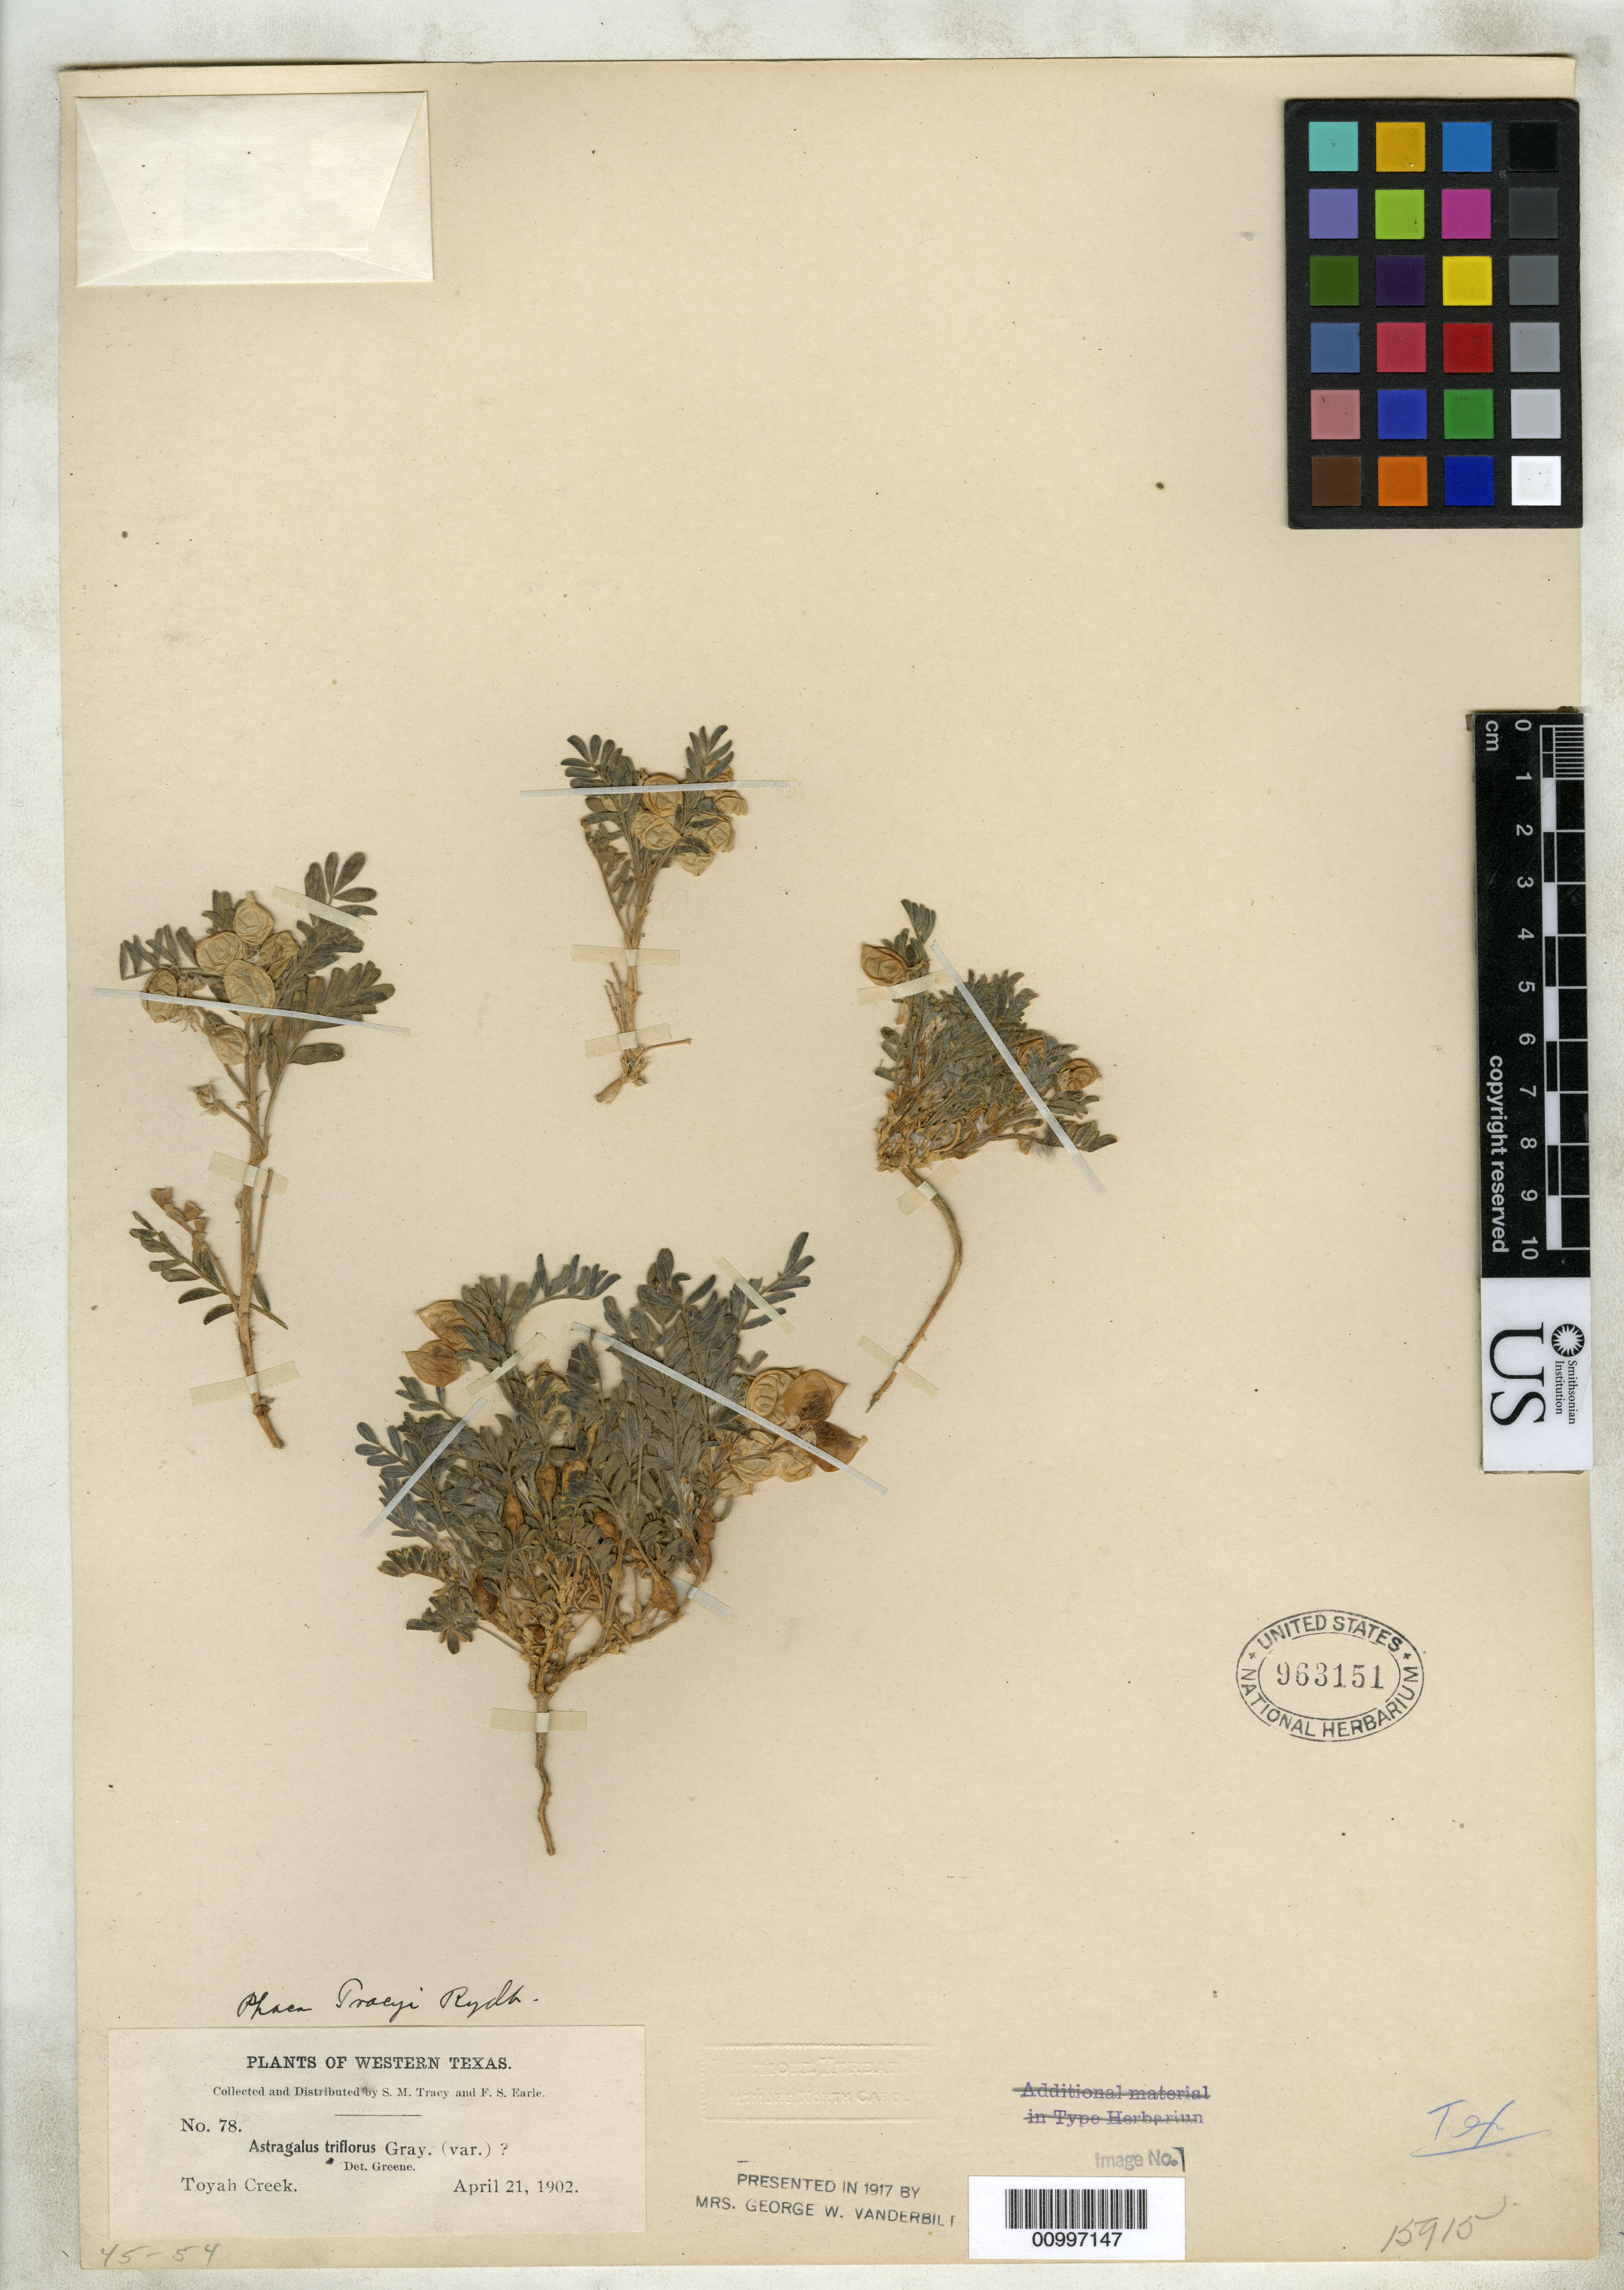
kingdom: Plantae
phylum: Tracheophyta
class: Magnoliopsida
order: Fabales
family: Fabaceae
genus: Phaca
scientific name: Phaca tracyi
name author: Rydb.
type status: Isotype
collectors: S. M. Tracy & F. S. Earle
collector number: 78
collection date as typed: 21 Apr 1902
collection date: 1902-04-21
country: United States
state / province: Texas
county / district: Reeves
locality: Toyah creek.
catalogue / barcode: US 963151